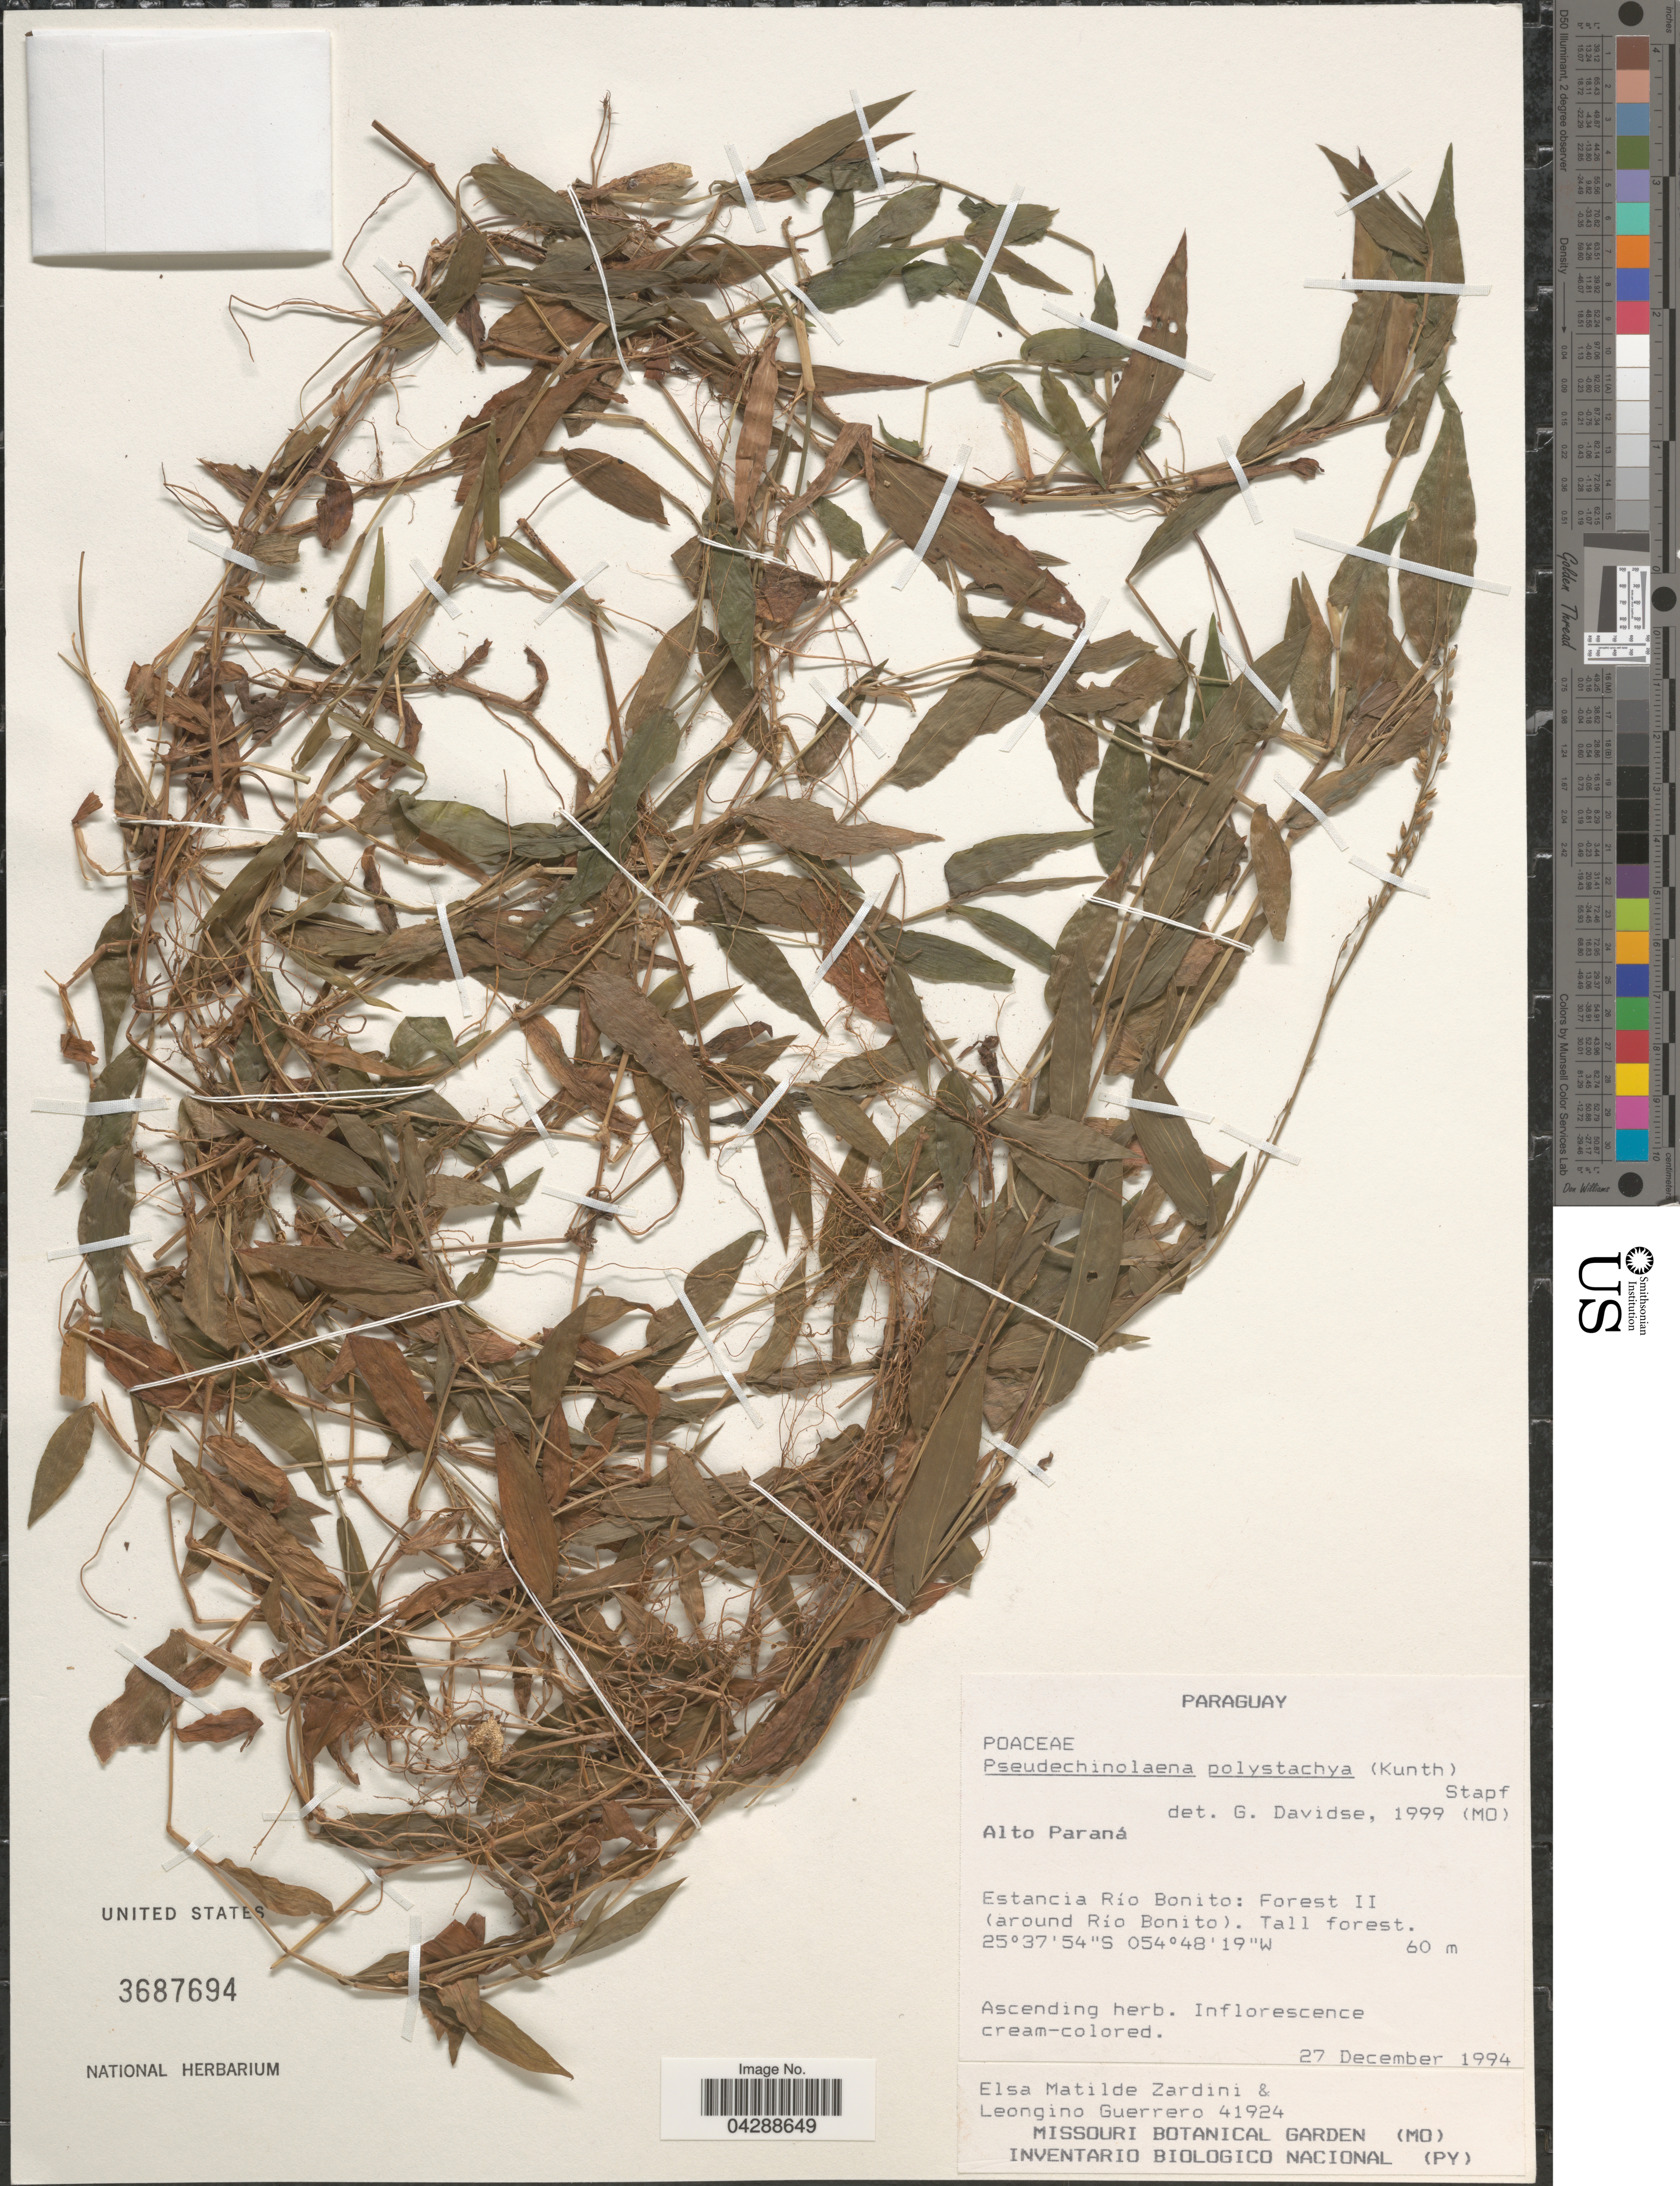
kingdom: Plantae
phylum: Tracheophyta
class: Liliopsida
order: Poales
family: Poaceae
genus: Pseudechinolaena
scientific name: Pseudechinolaena polystachya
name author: (Kunth) Stapf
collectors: E. M. Zardini & L. Guerrero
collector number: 41924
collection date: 1994-12-27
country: Paraguay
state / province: Alto Parana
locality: Estancia Río Bonito: Forest II (around Río Bonito).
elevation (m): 60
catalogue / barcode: US 3687694